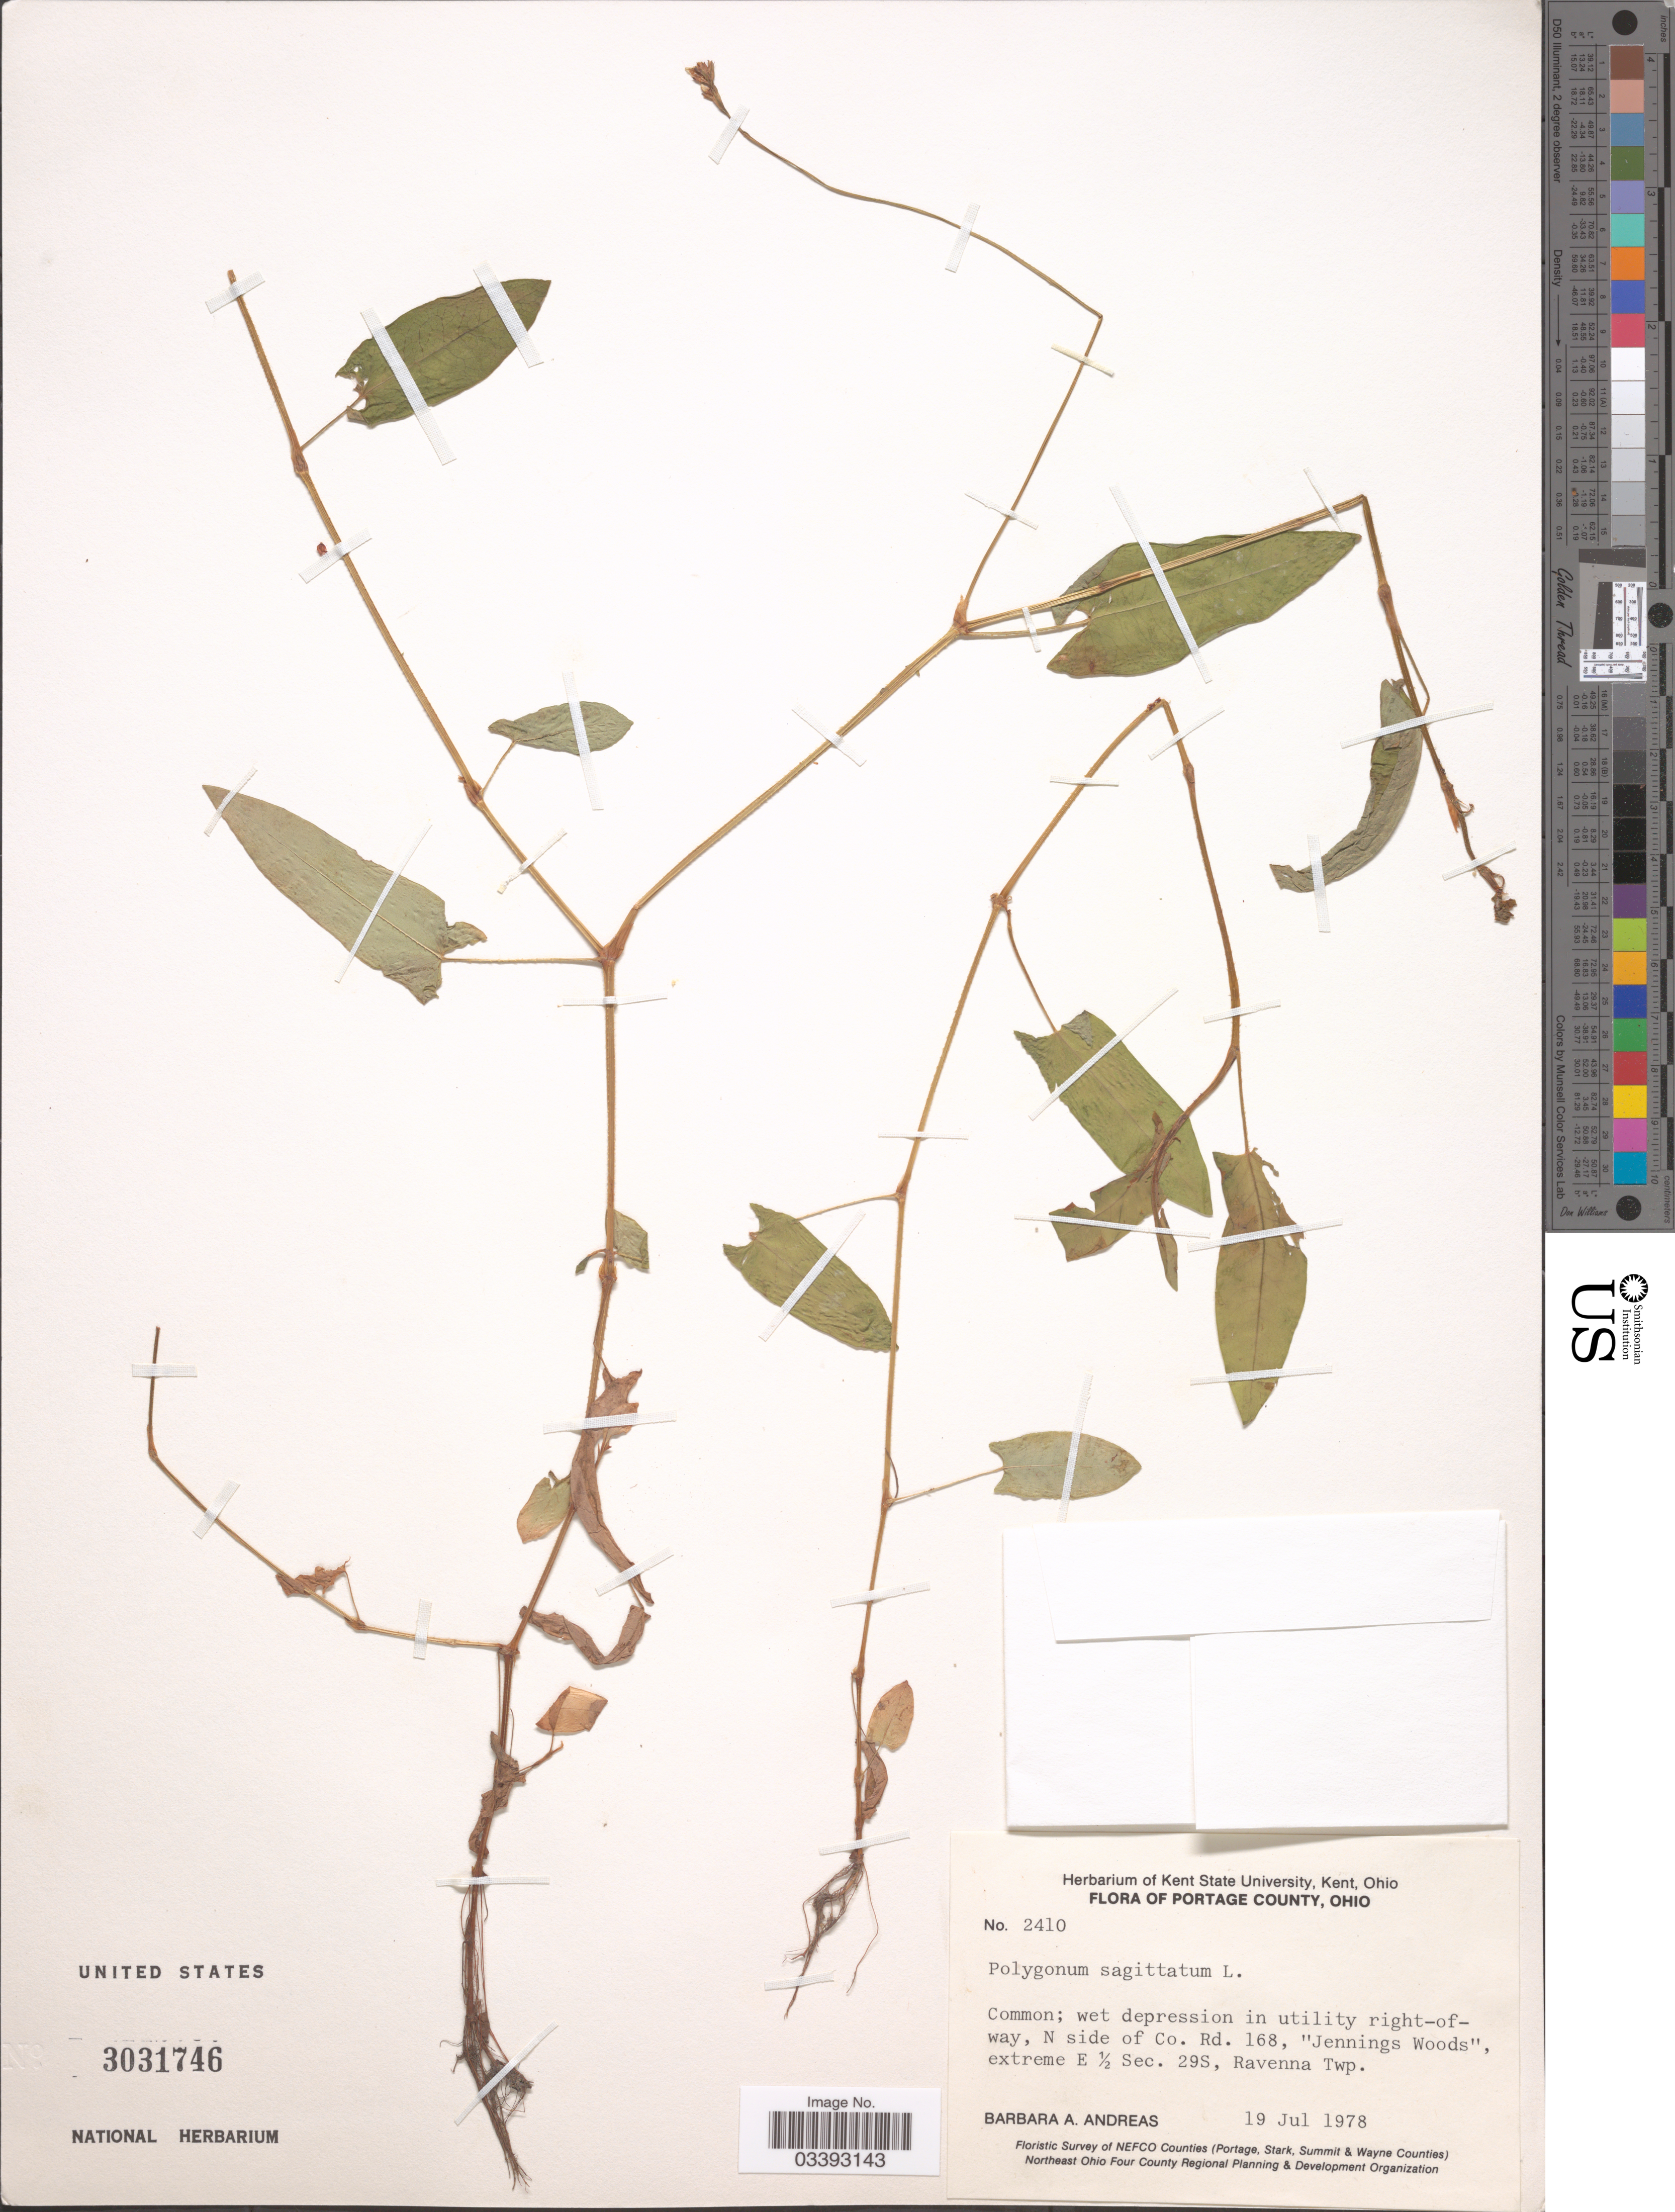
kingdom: Plantae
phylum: Tracheophyta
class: Magnoliopsida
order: Caryophyllales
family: Polygonaceae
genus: Persicaria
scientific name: Persicaria sagittata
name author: (L.) H. Gross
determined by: Atha, D. E.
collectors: B. A. Andreas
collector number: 2410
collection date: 1978-07-19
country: United States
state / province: Ohio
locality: Portage County. N side of Co. Rd. 168, "Jennings Woods", extreme E ½ Sec. 29S, Ravenna Twp.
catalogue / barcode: US 3031746